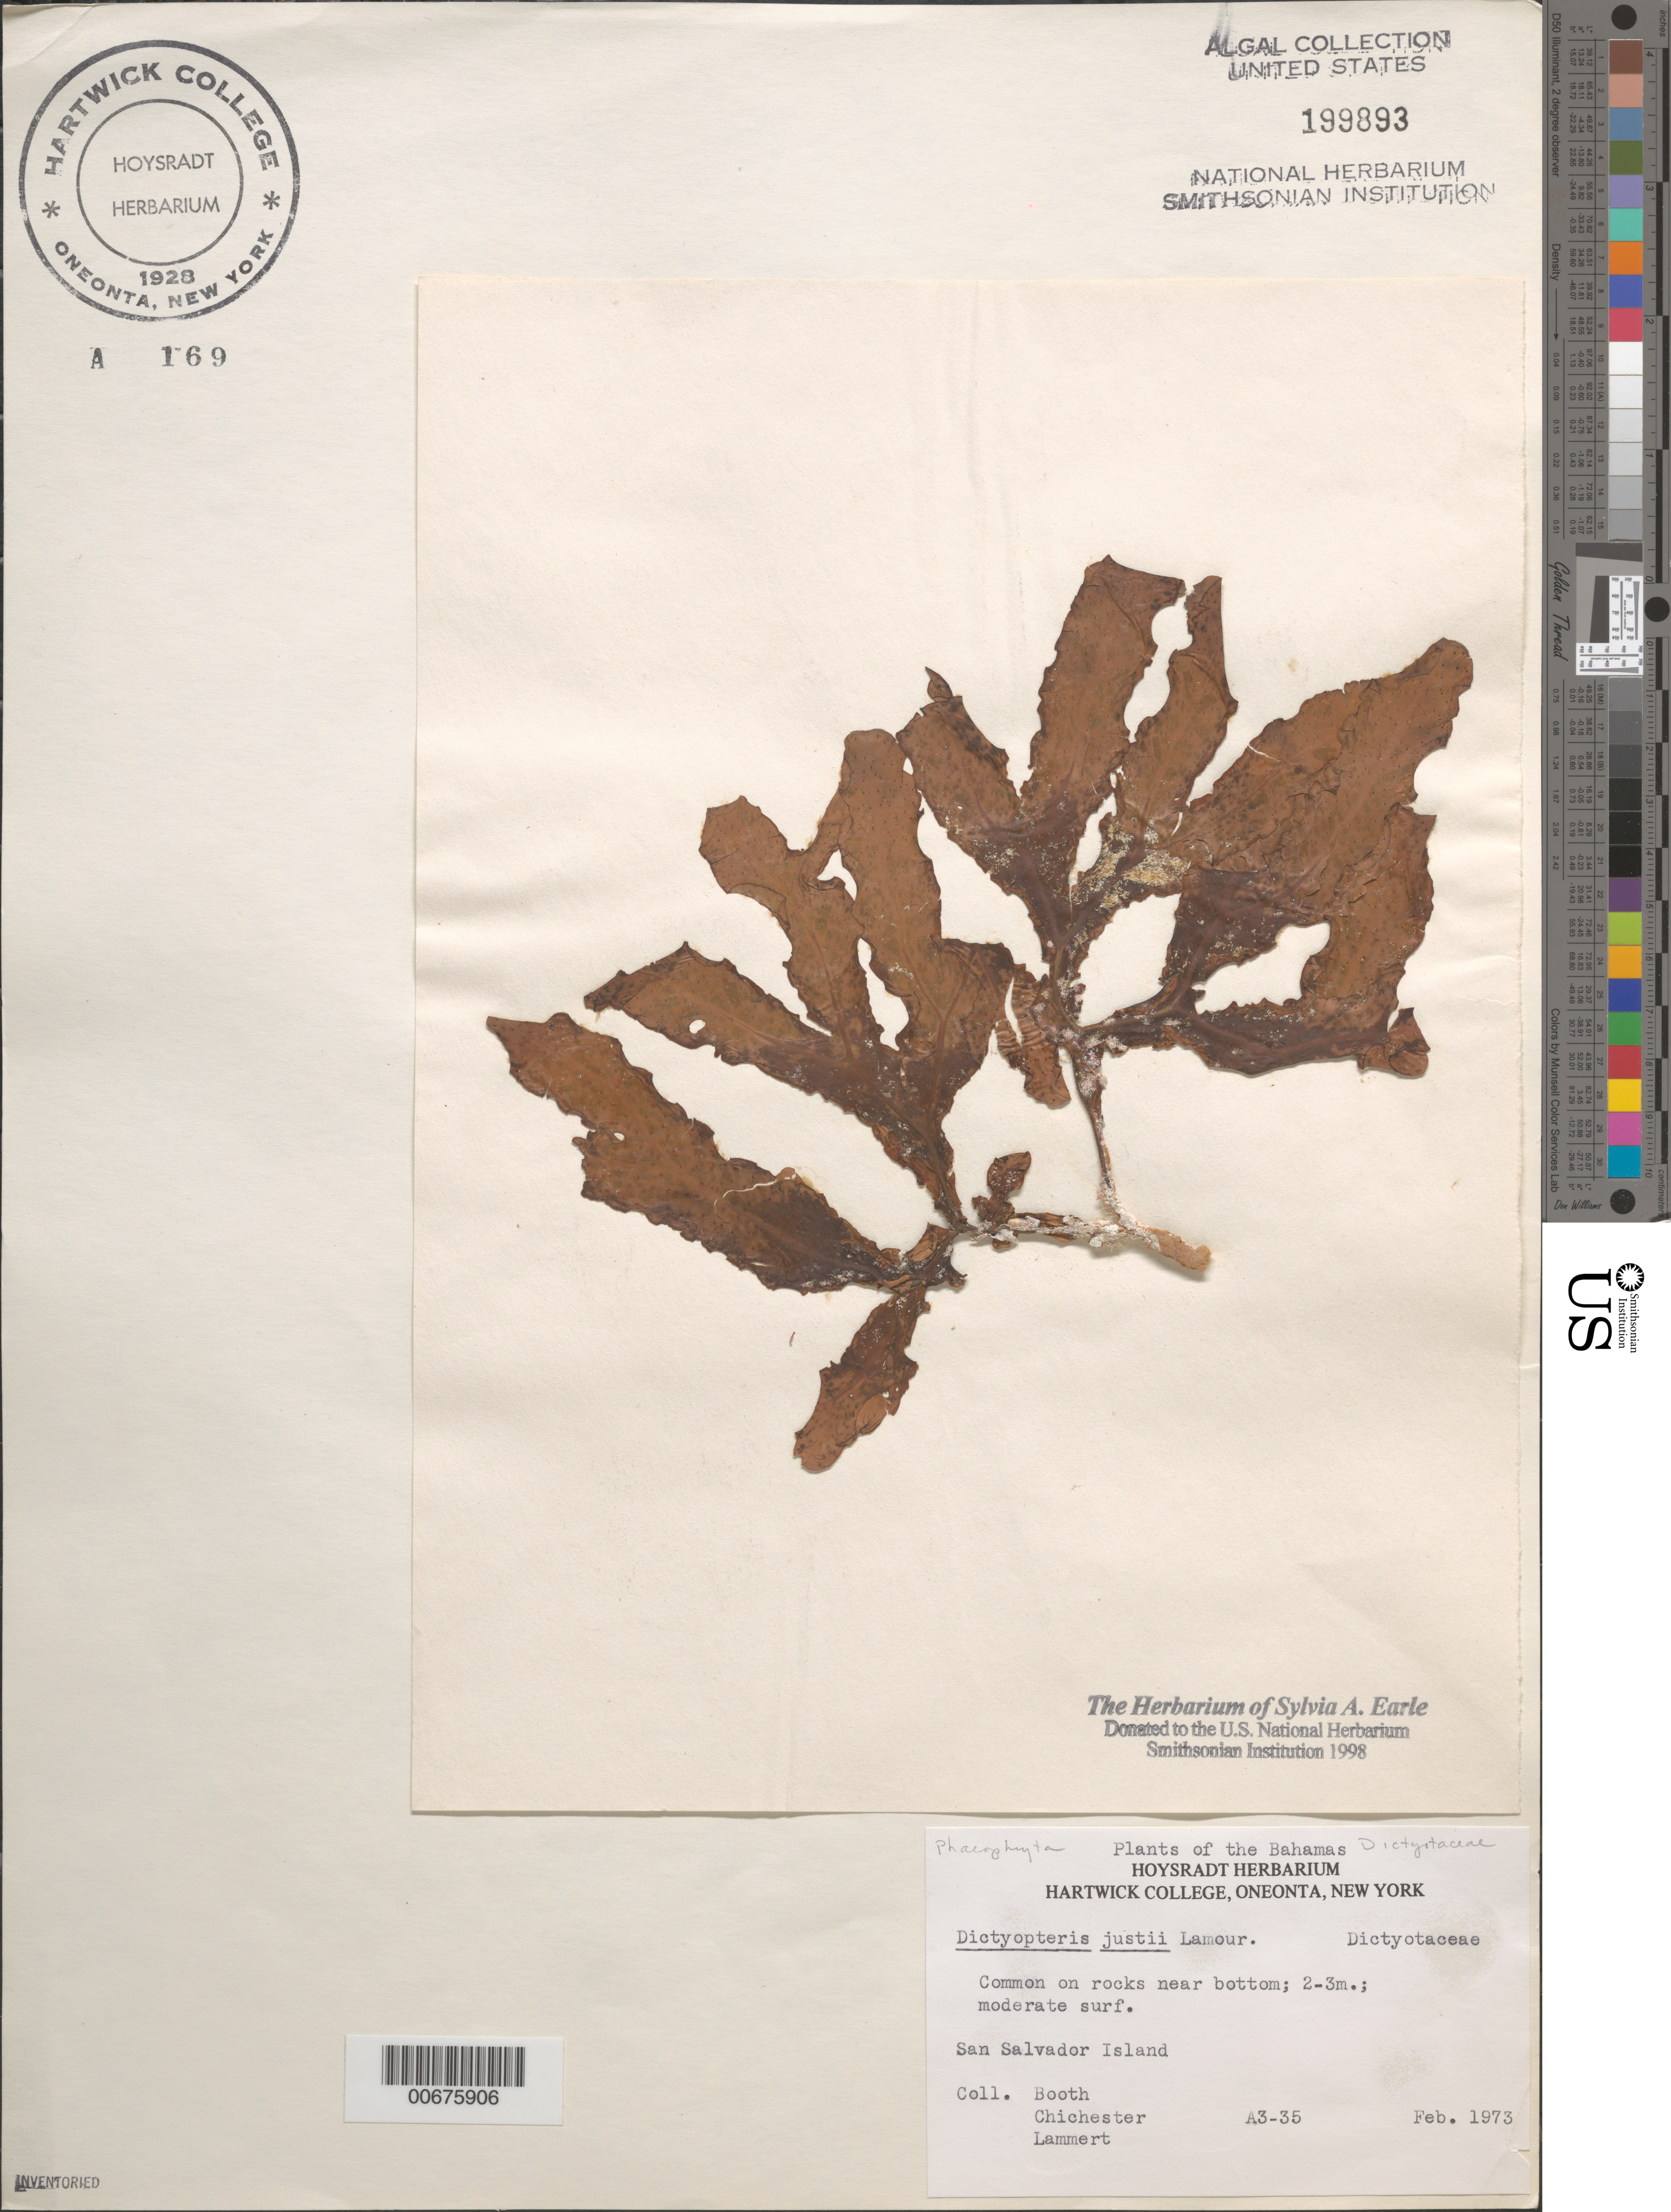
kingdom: Chromista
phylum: Ochrophyta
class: Phaeophyceae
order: Dictyotales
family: Dictyotaceae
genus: Dictyopteris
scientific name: Dictyopteris justii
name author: J.V.Lamouroux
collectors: -. Booth, -. Chichester & -. Lammert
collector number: A3-35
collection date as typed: Feb 1973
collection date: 1973-02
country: Bahamas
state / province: San Salvador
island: San Salvador Island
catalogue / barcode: US 199893